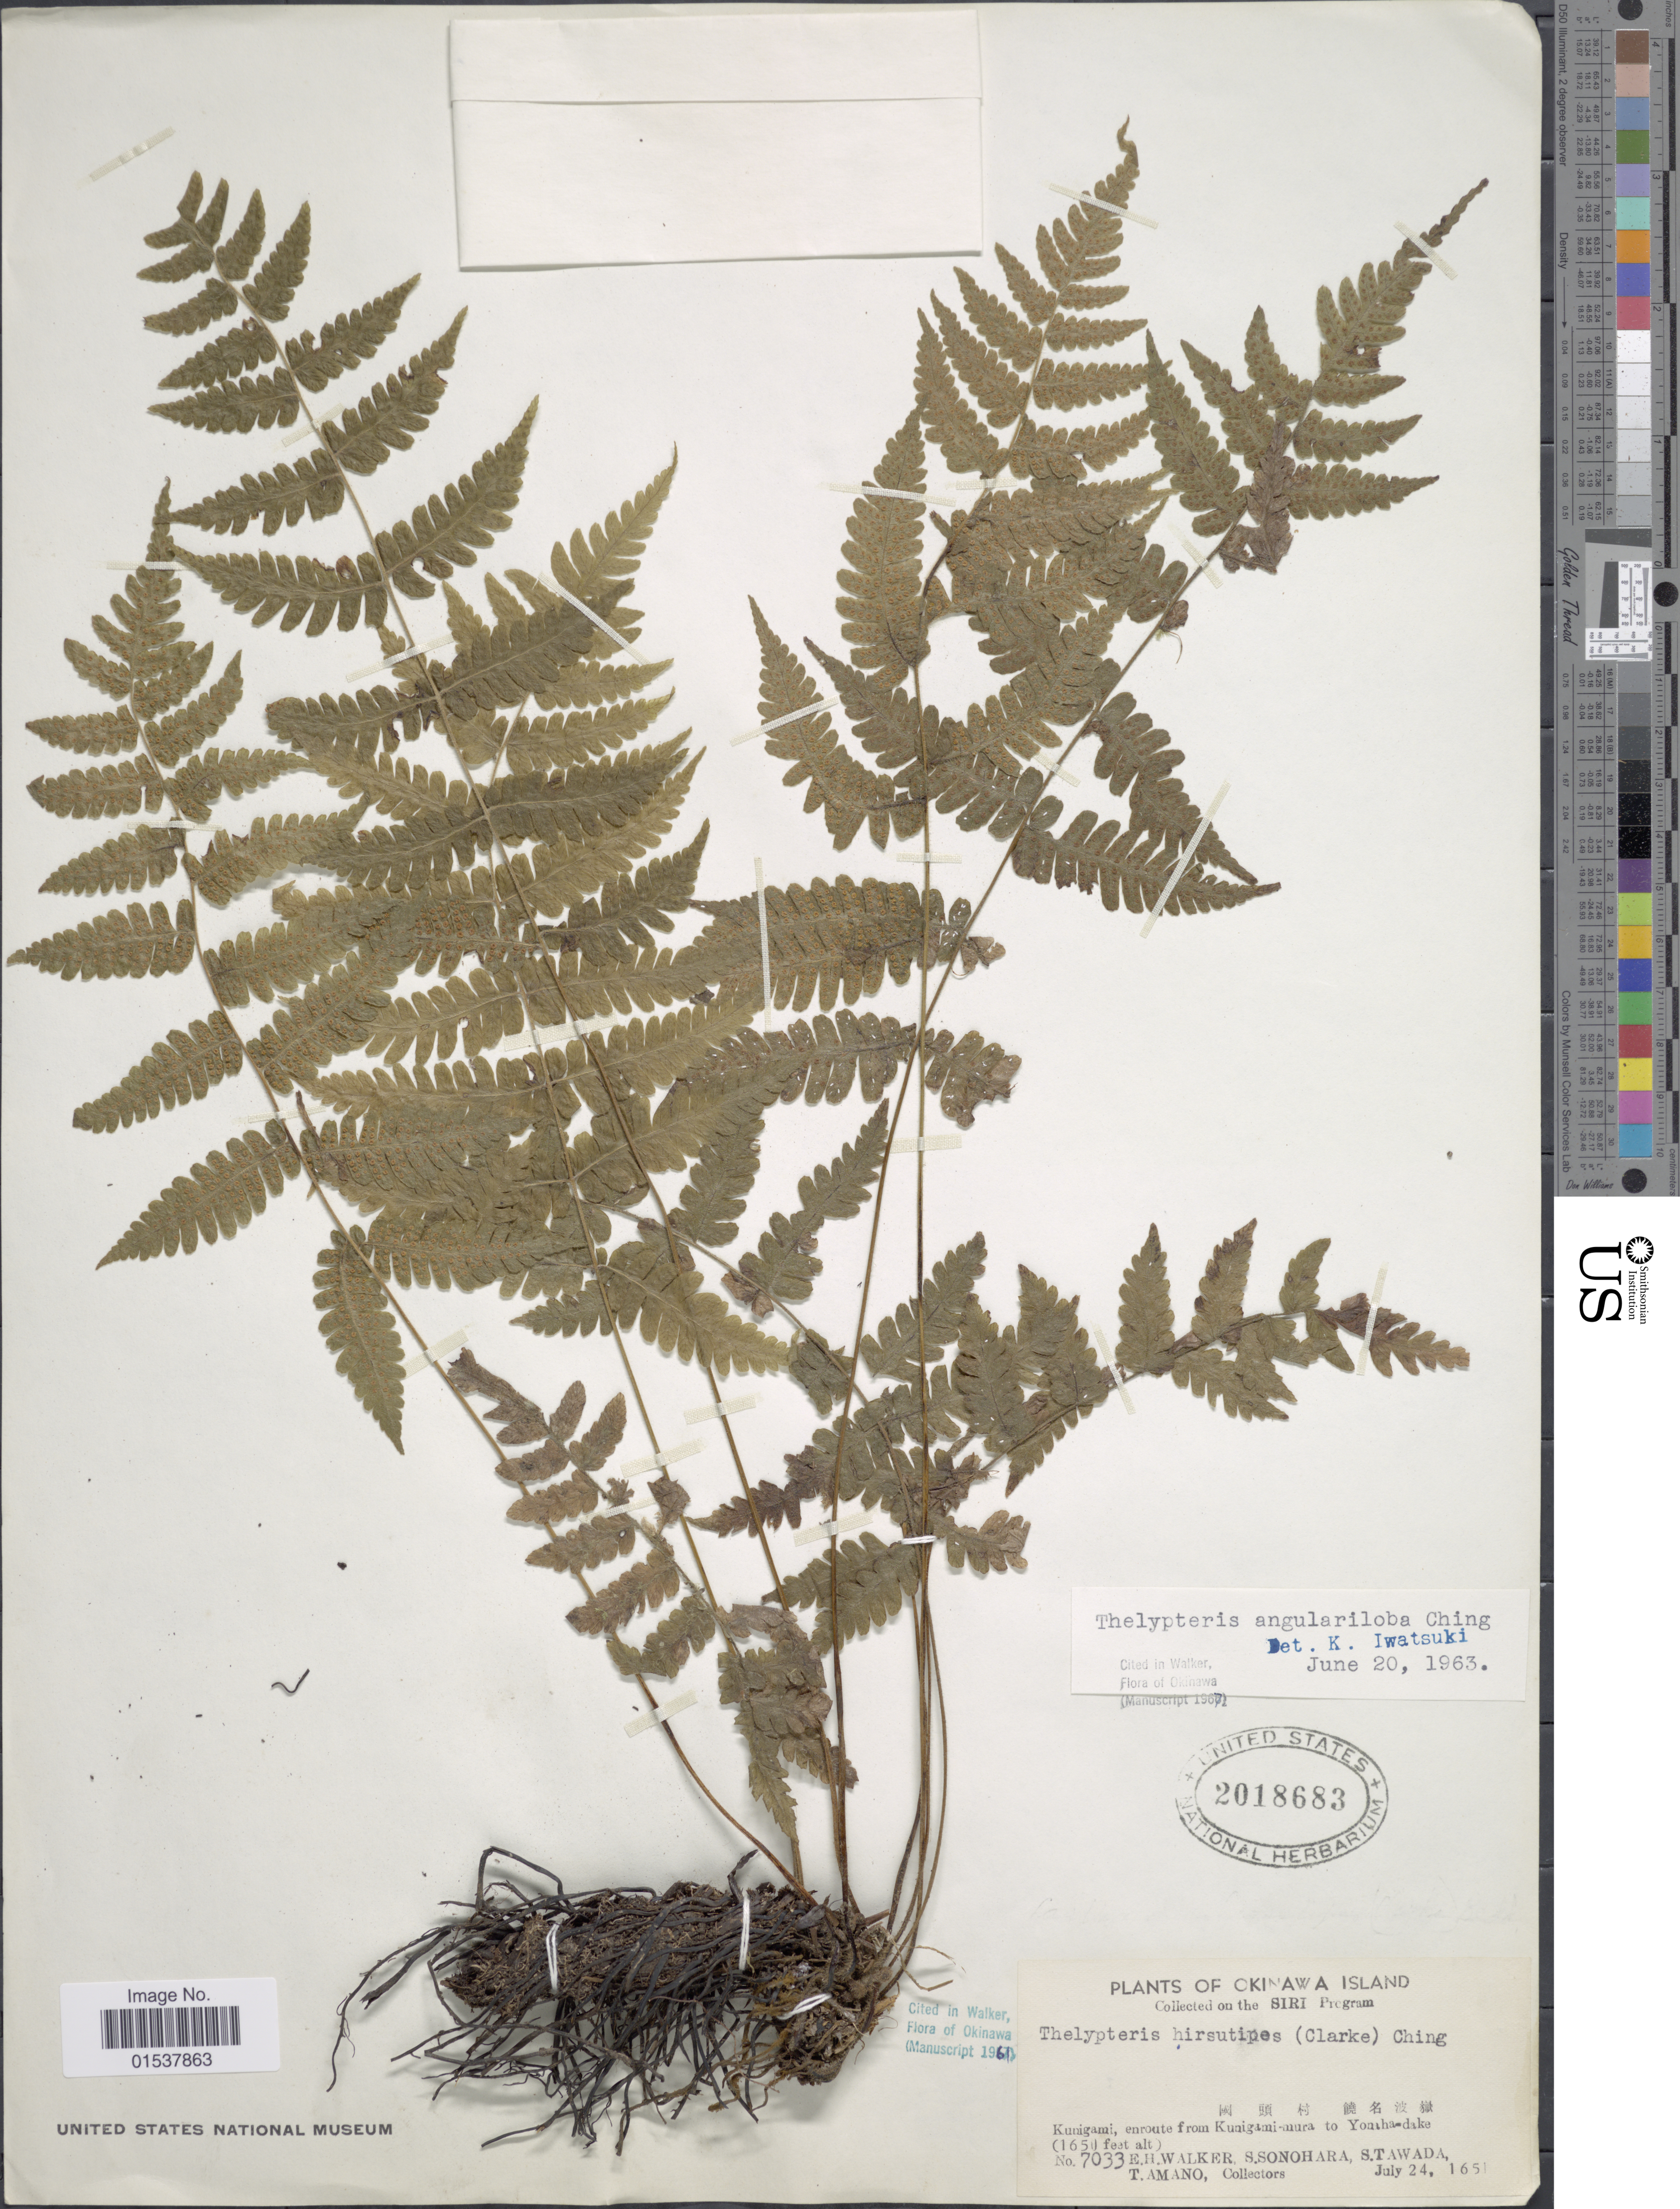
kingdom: Plantae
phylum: Tracheophyta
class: Polypodiopsida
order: Polypodiales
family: Thelypteridaceae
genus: Parathelypteris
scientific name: Parathelypteris angulariloba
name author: (Ching) Ching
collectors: E. H. Walker, S. Sonohara, S. Tawada & T. Amano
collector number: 7033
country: Japan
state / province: Okinawa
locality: Okinawa Island, Kunigami, enroute from Kunigami-mura to Yonaha-dake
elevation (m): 503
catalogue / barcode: US 2018683